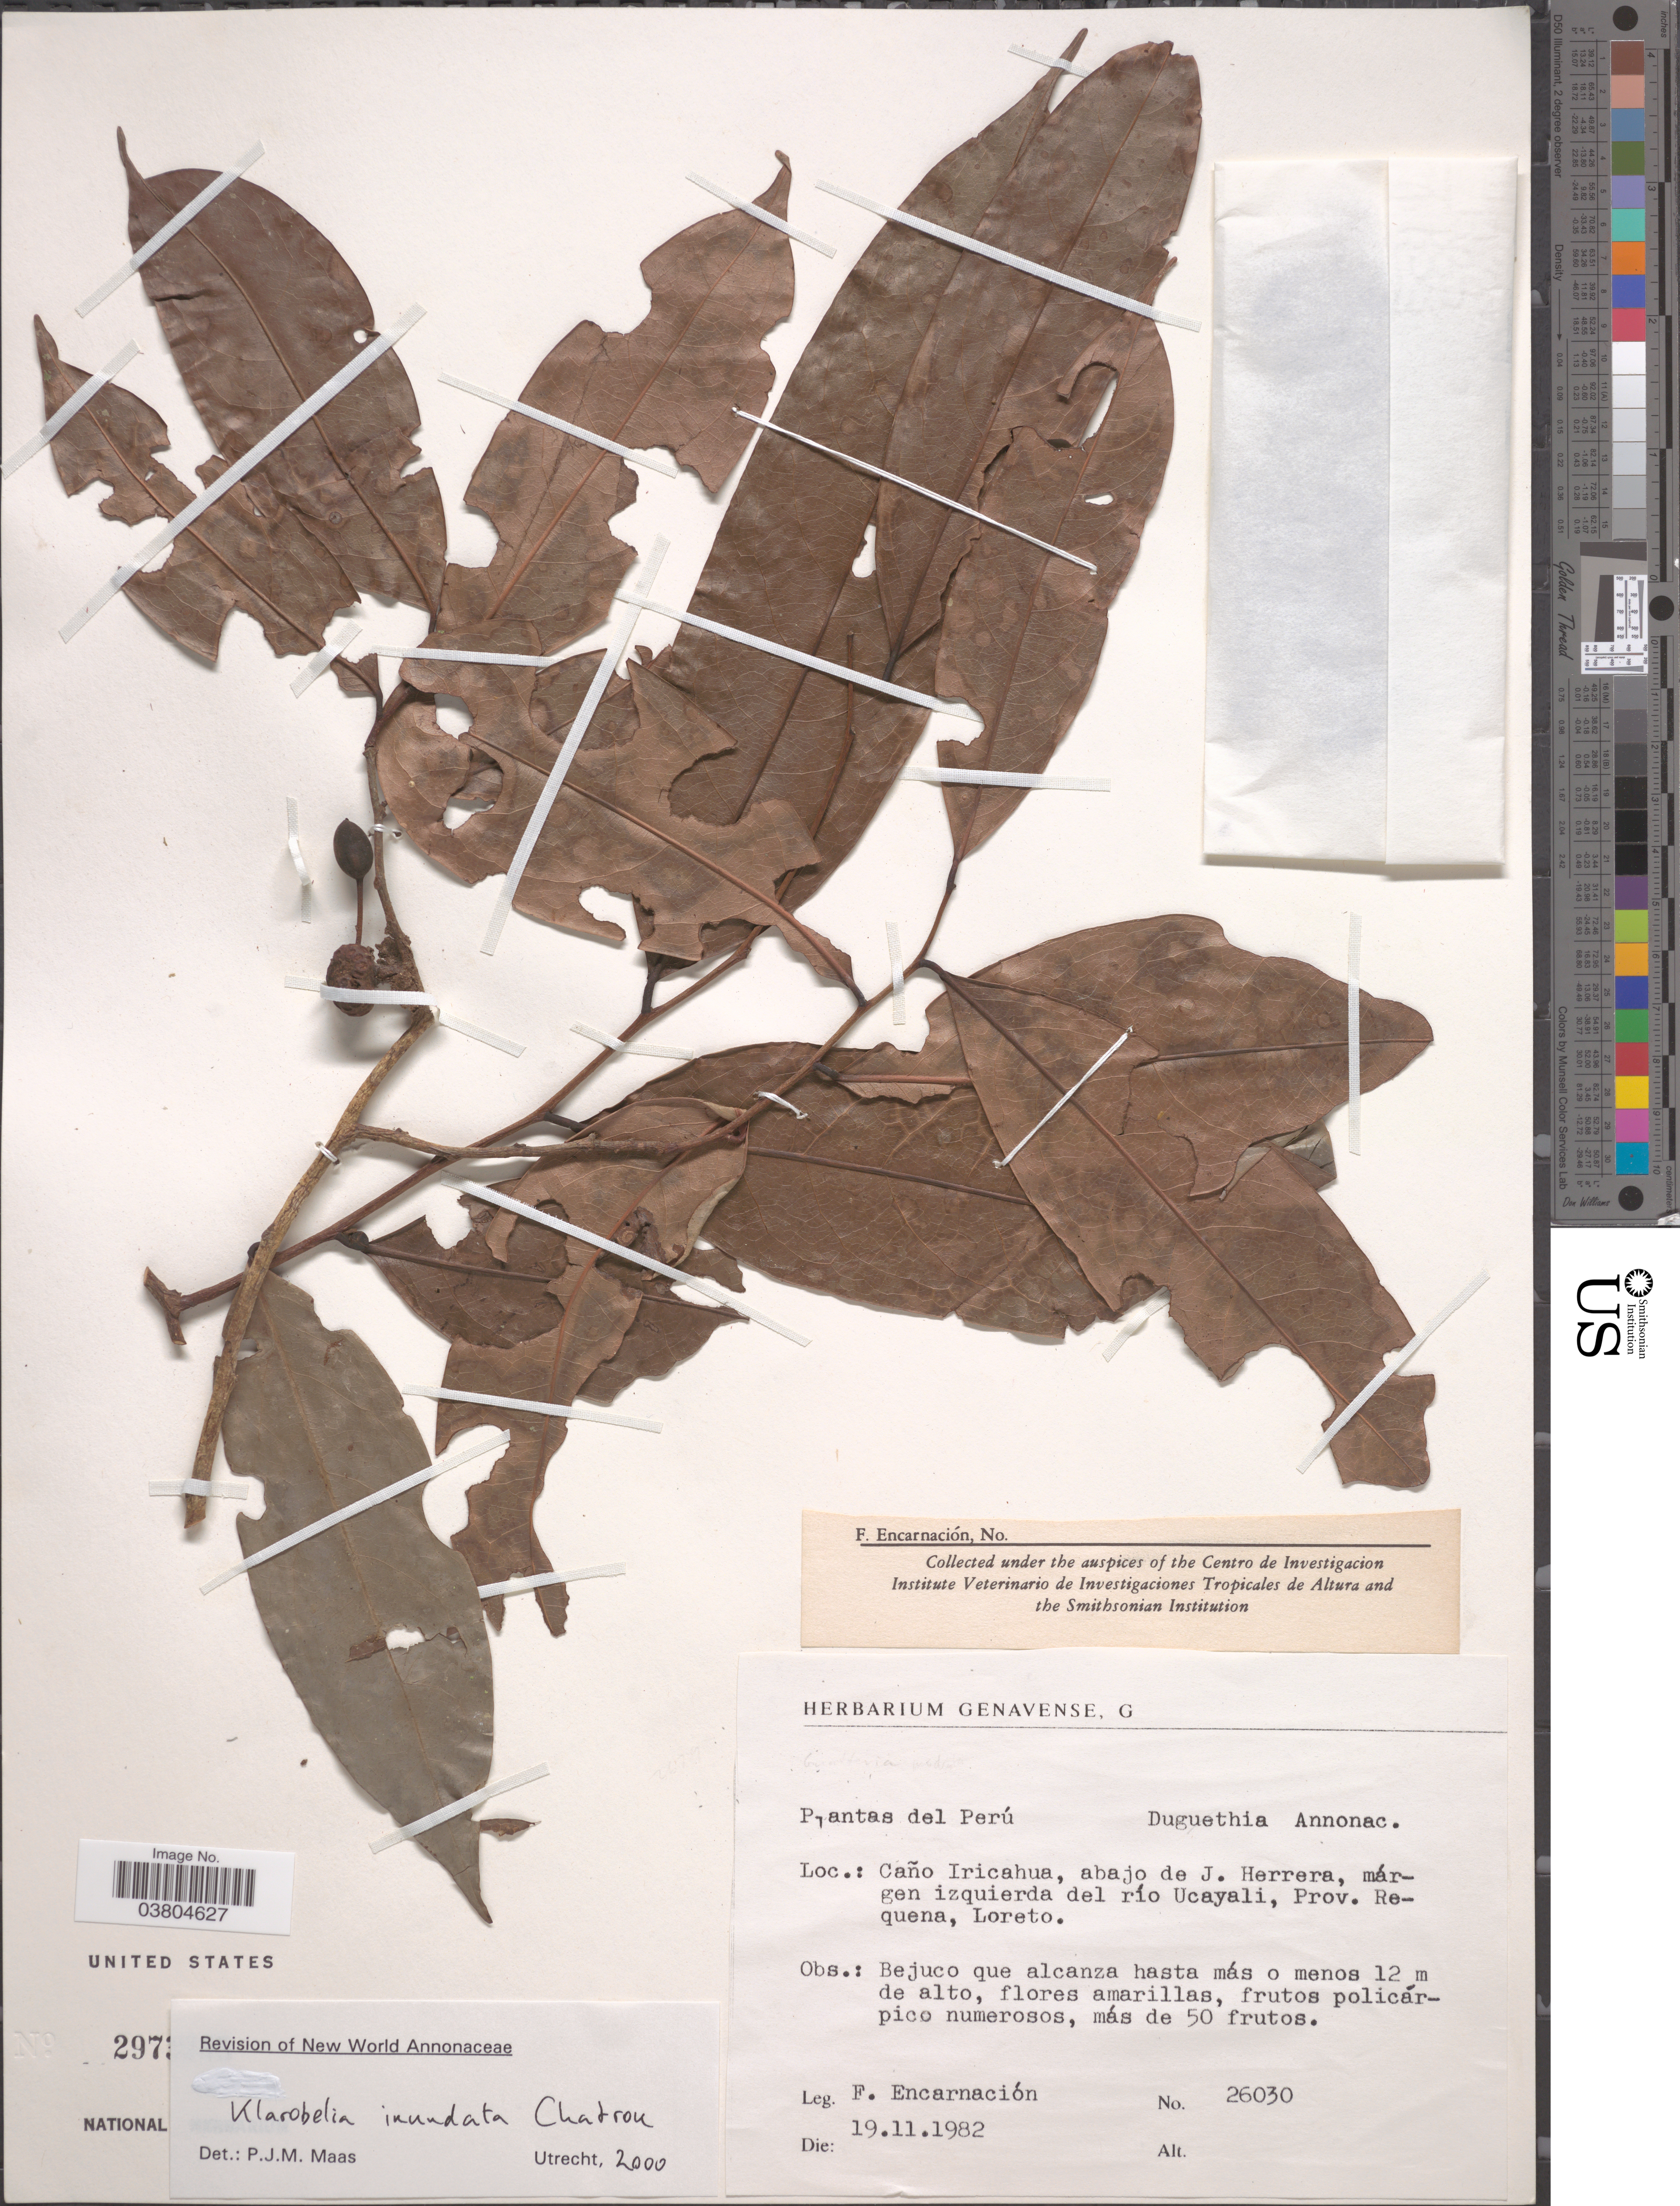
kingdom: Plantae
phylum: Tracheophyta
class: Magnoliopsida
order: Magnoliales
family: Annonaceae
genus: Klarobelia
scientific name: Klarobelia inundata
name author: Chatrou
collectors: F. Encarnación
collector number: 26030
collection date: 1982-11-19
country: Peru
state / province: Loreto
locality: Caño Iricahua, abajo de J. Herrera, márgen izquierda del río Ucayali, Prov. Requena.